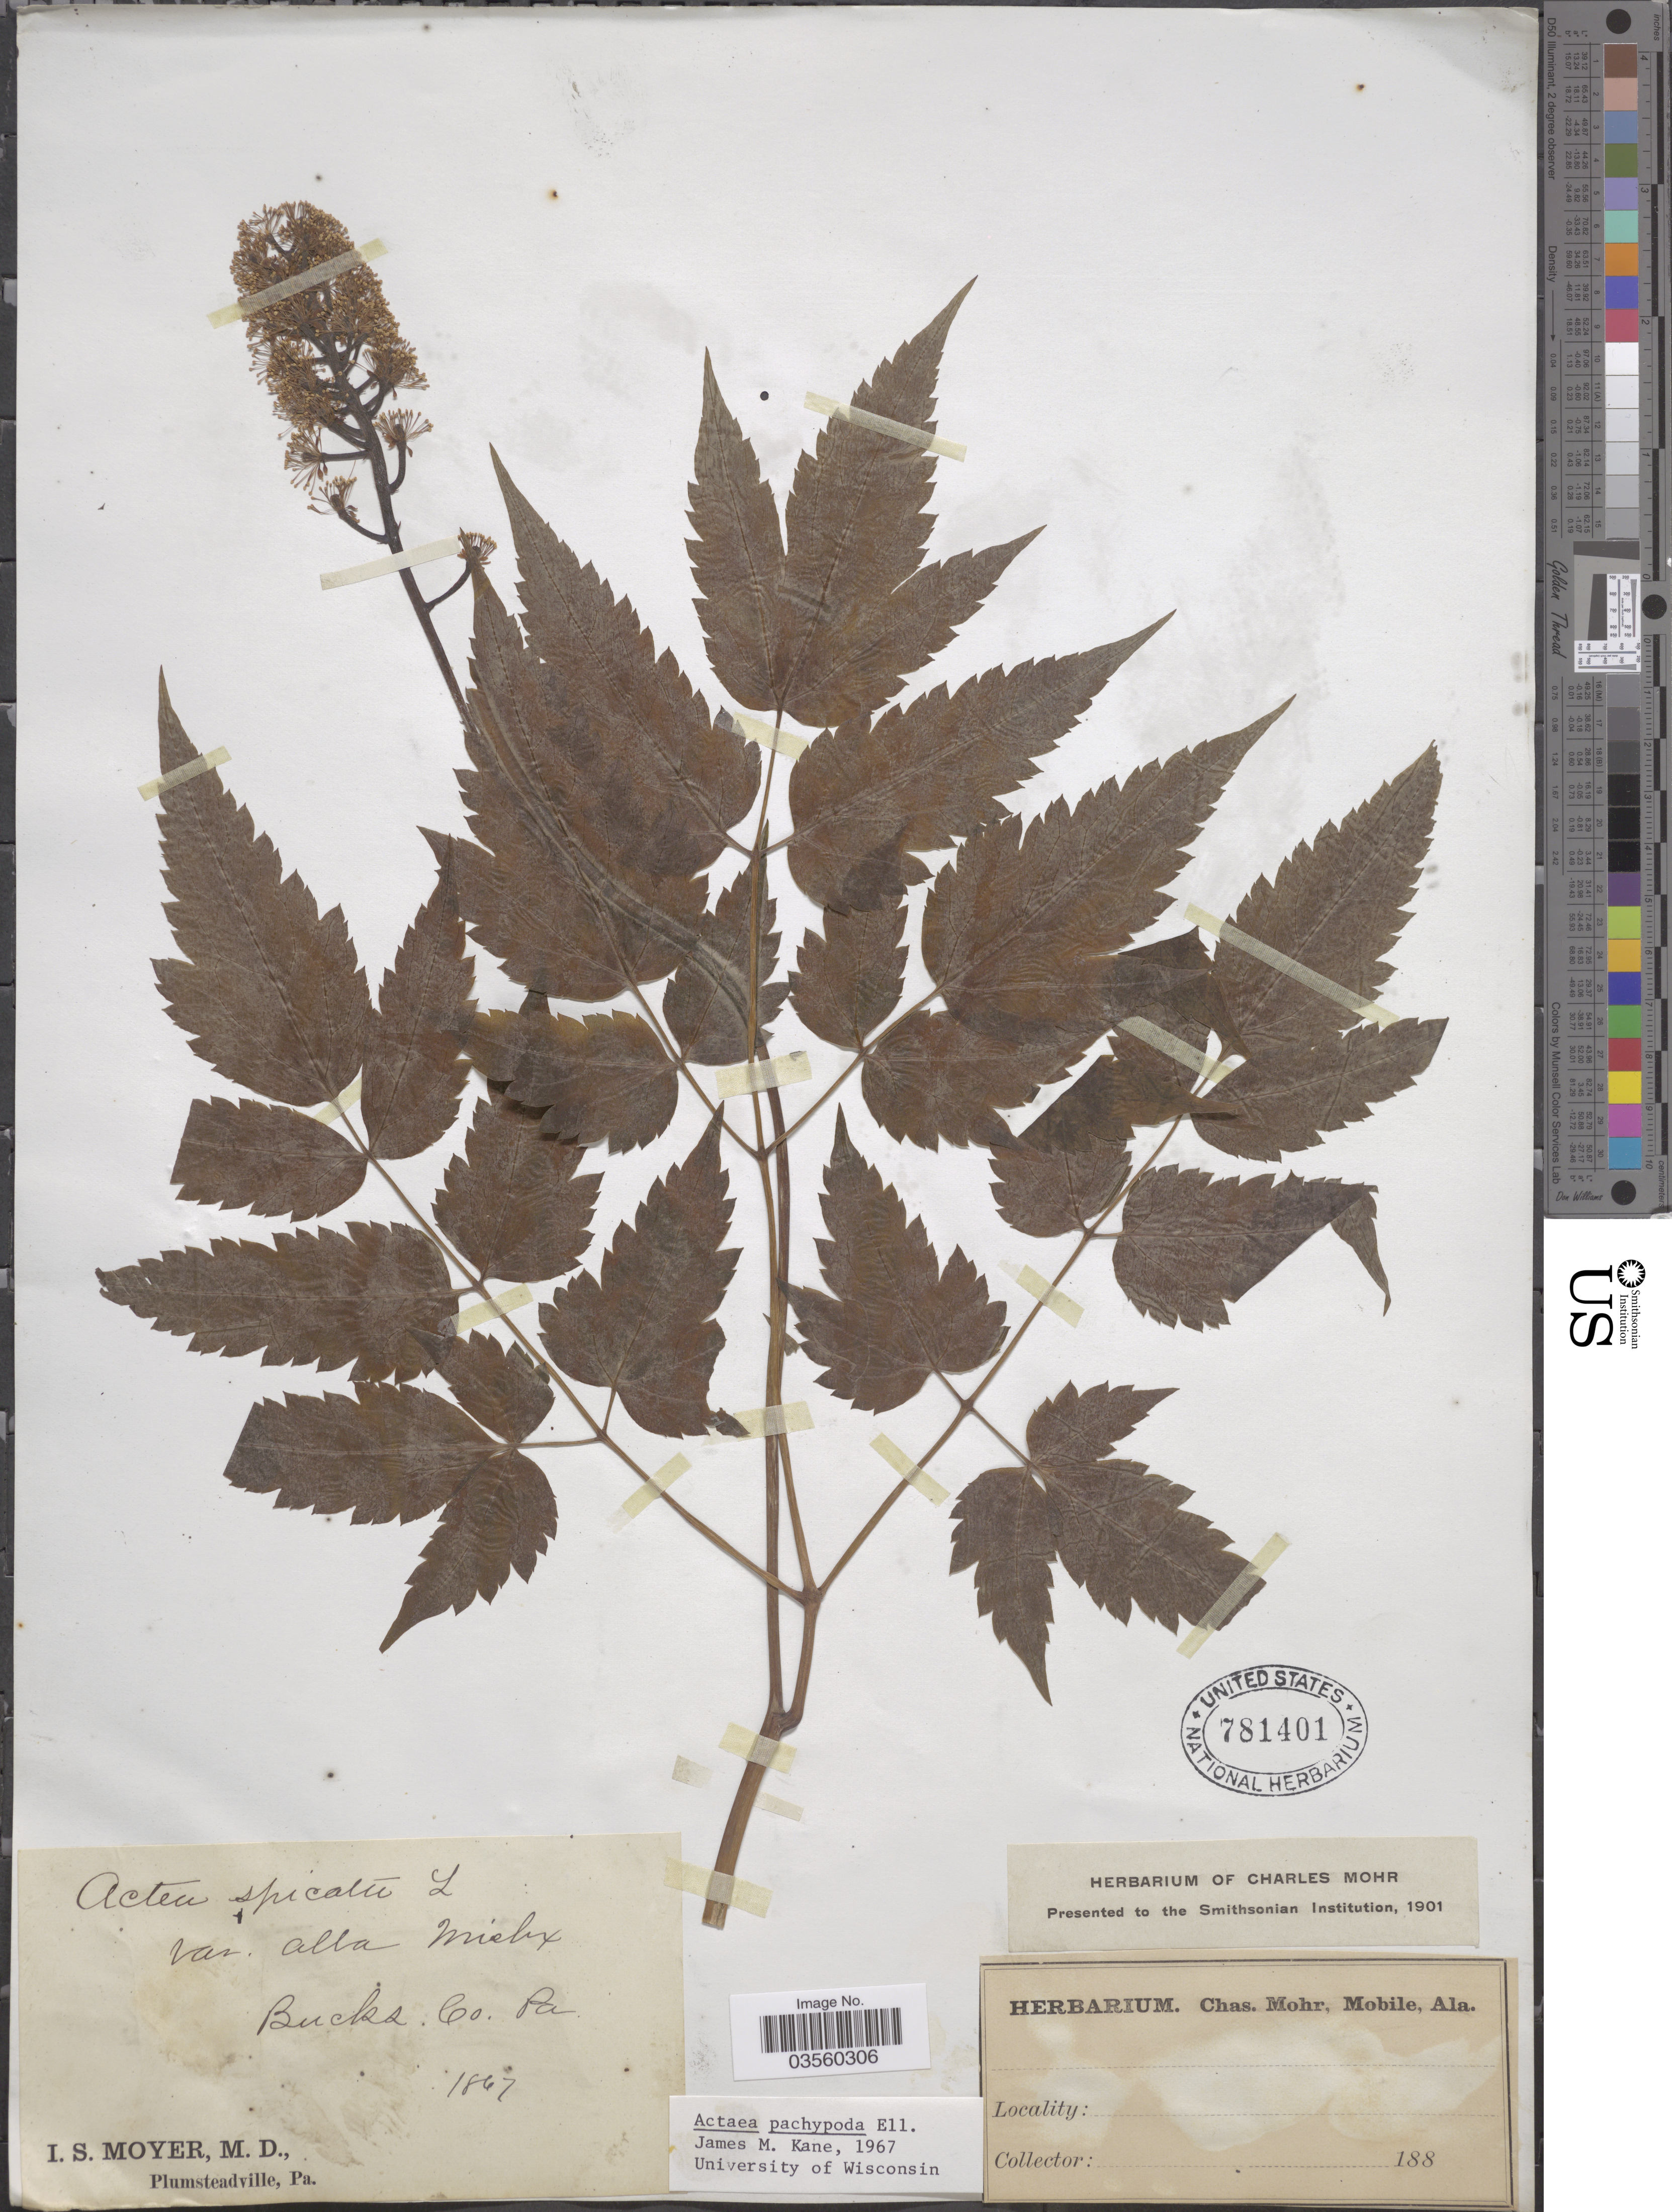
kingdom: Plantae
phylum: Tracheophyta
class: Magnoliopsida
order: Ranunculales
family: Ranunculaceae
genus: Actaea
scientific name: Actaea pachypoda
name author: Elliott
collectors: I. S. Moyer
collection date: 1867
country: United States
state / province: Pennsylvania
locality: Bucks Co.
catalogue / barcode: US 781401